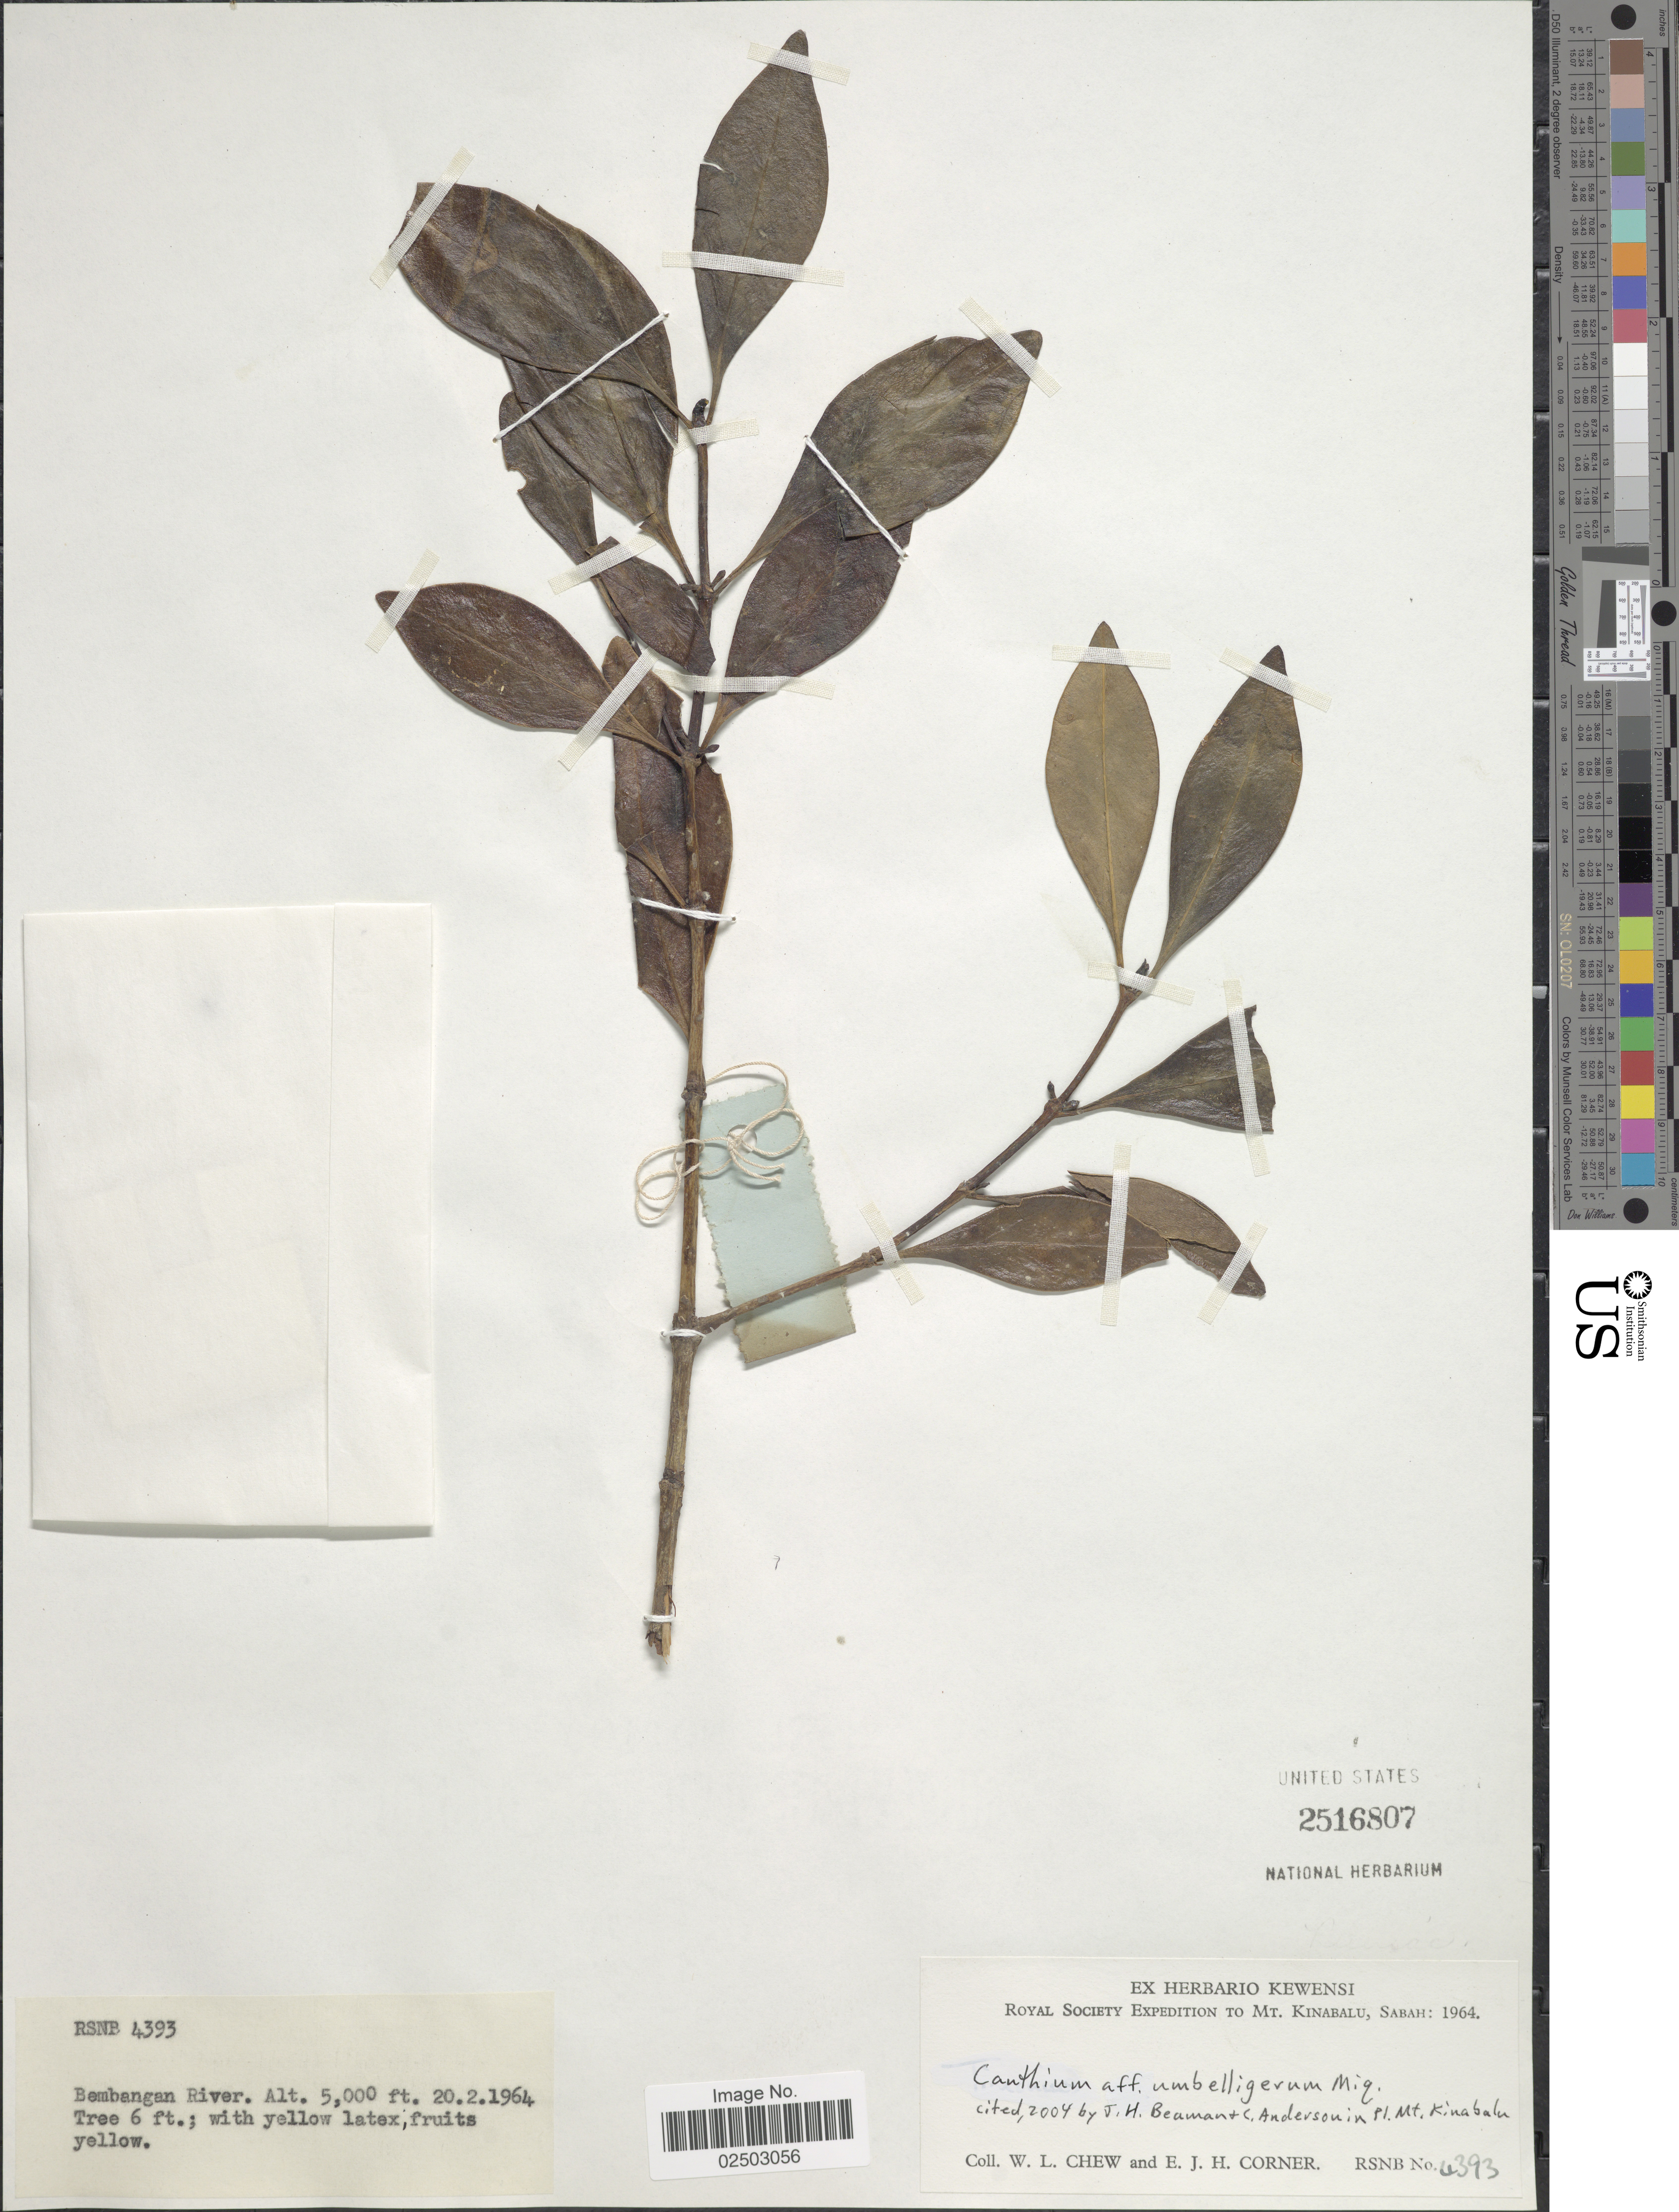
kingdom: Plantae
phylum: Tracheophyta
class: Magnoliopsida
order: Gentianales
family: Rubiaceae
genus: Canthium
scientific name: Canthium umbelligerum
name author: Miq.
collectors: W. Chew & E. Corner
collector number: RSNB6393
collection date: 1964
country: Malaysia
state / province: Sabah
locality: Mt. Kinabalu, Bembangan River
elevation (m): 1524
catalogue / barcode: US 2516807